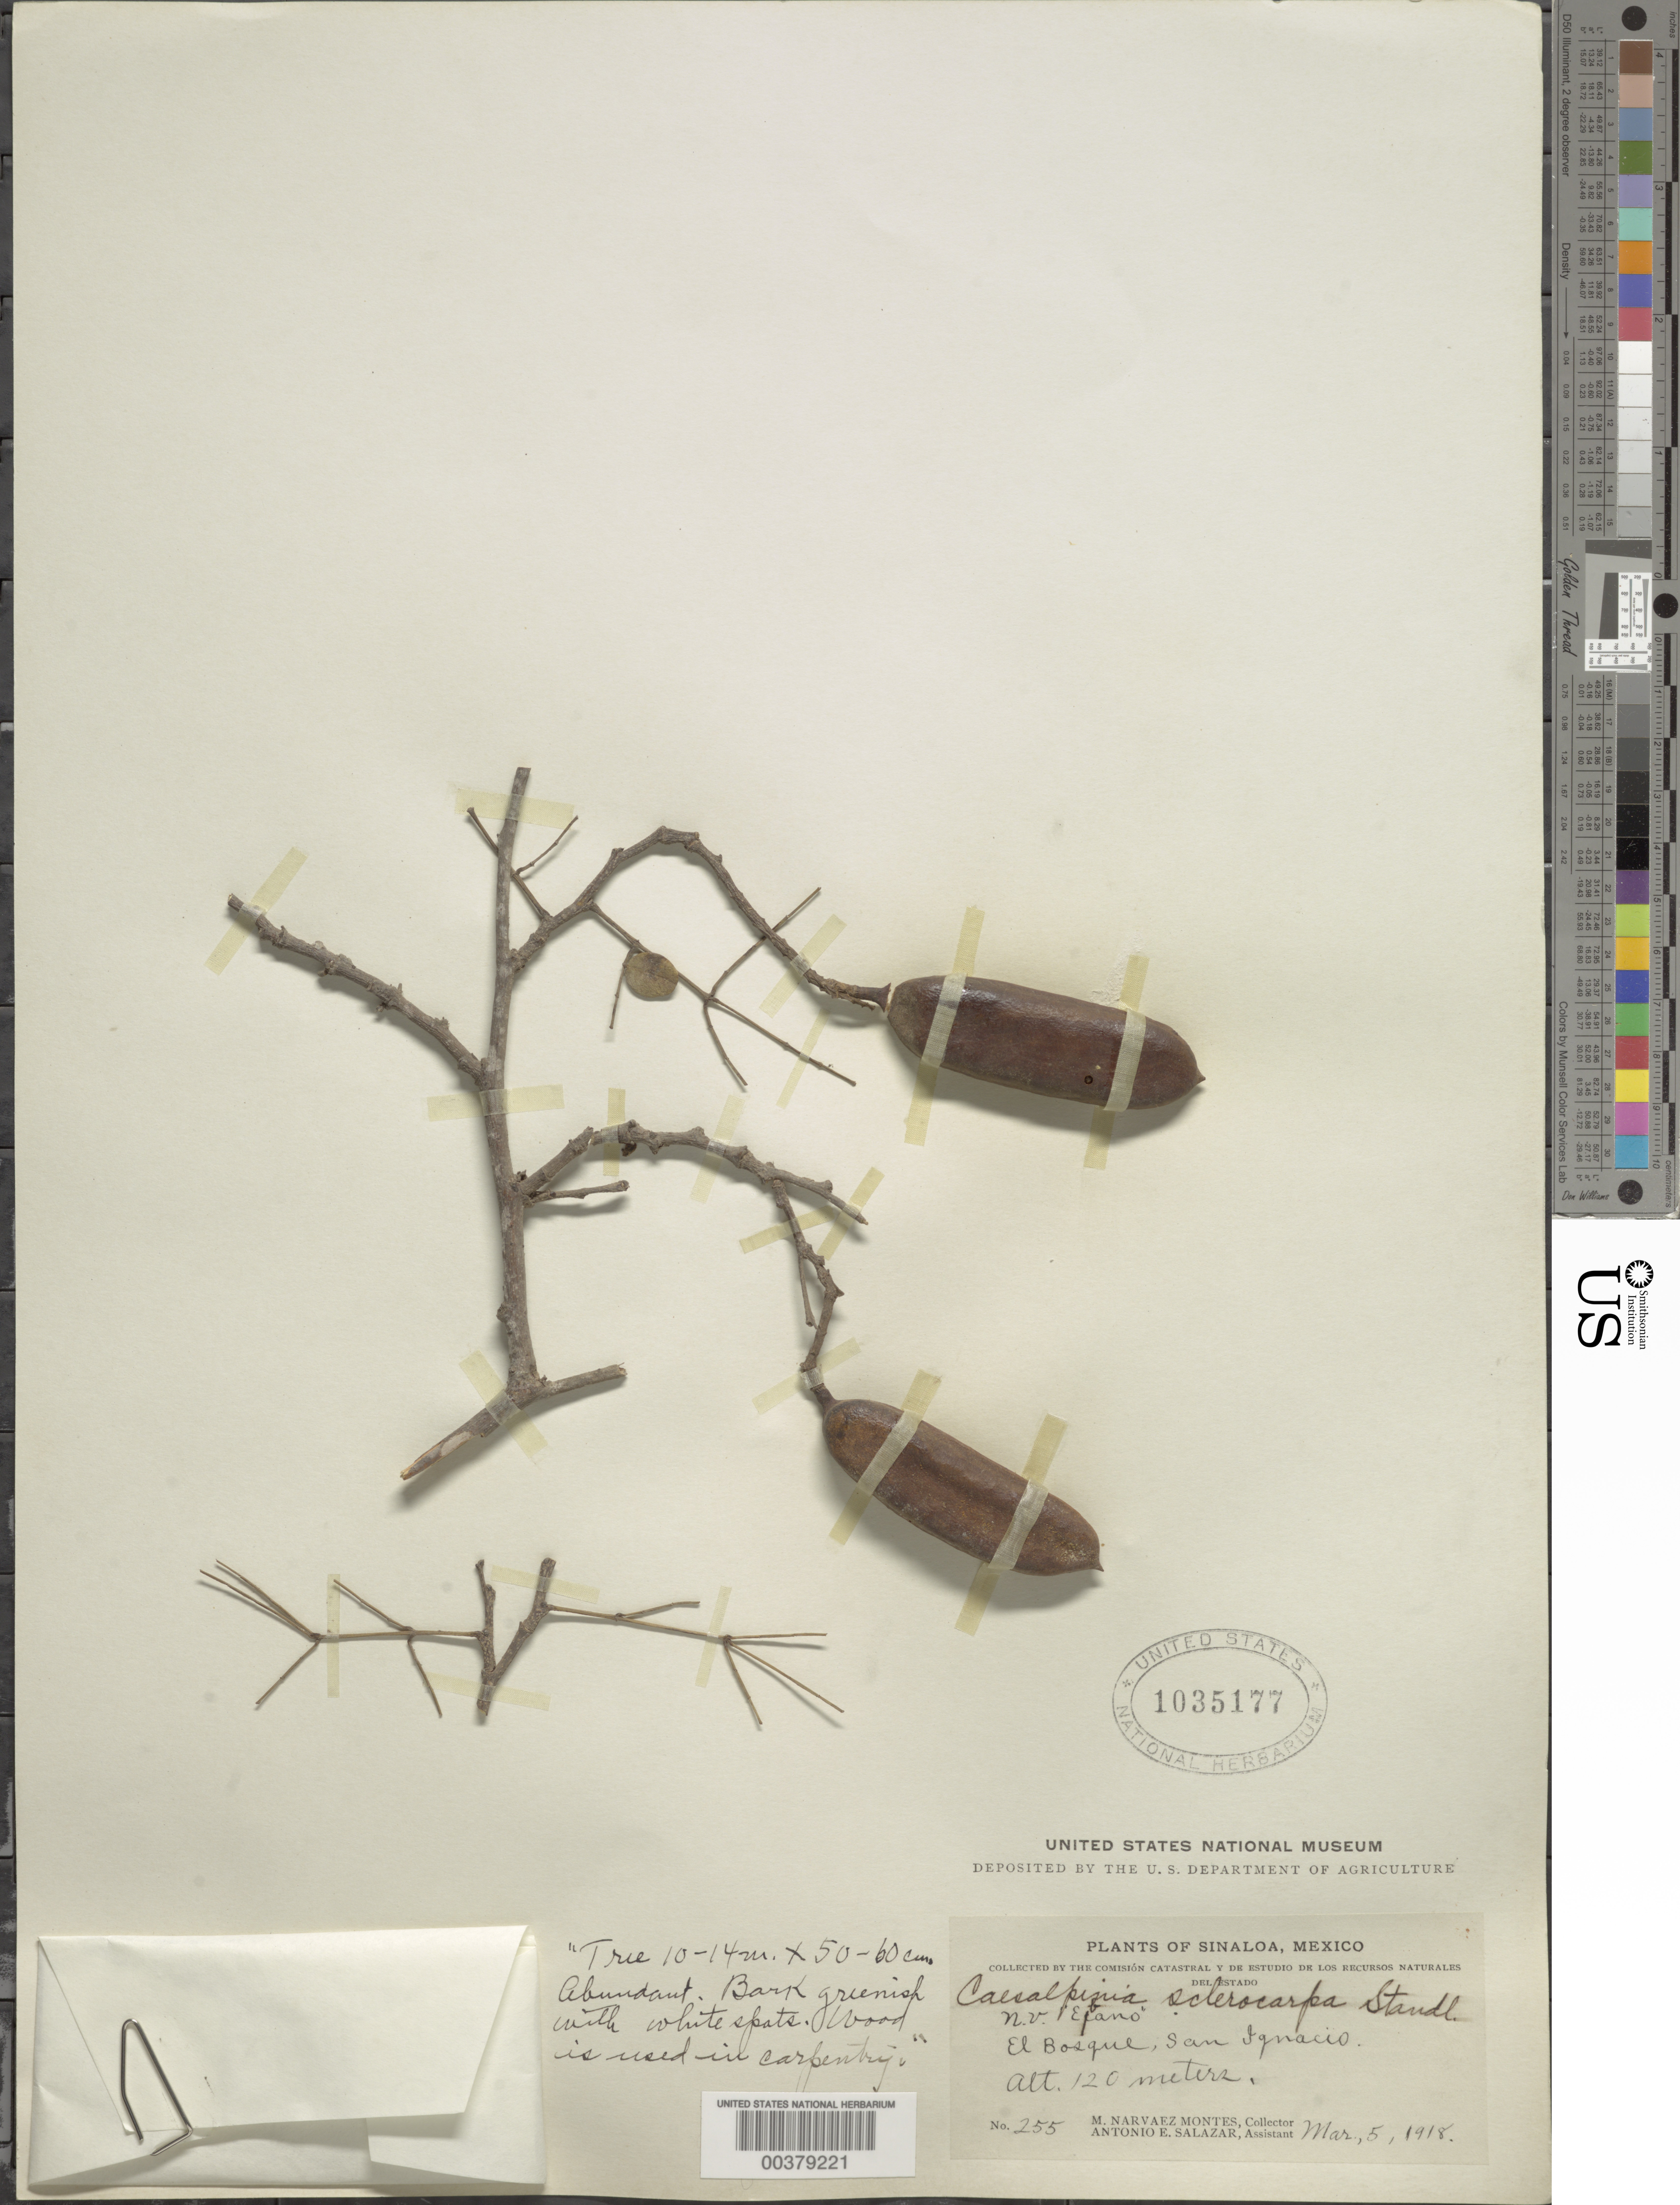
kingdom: Plantae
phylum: Tracheophyta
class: Magnoliopsida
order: Fabales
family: Fabaceae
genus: Libidibia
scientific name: Libidibia sclerocarpa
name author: (Standl.) Britton & Rose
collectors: M. Montes & A. E. Salazar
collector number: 255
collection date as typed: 05 Mar 1918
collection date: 1918-03-05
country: Mexico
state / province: Sinaloa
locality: El bosque, San Ignacio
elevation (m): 120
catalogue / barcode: US 1035177